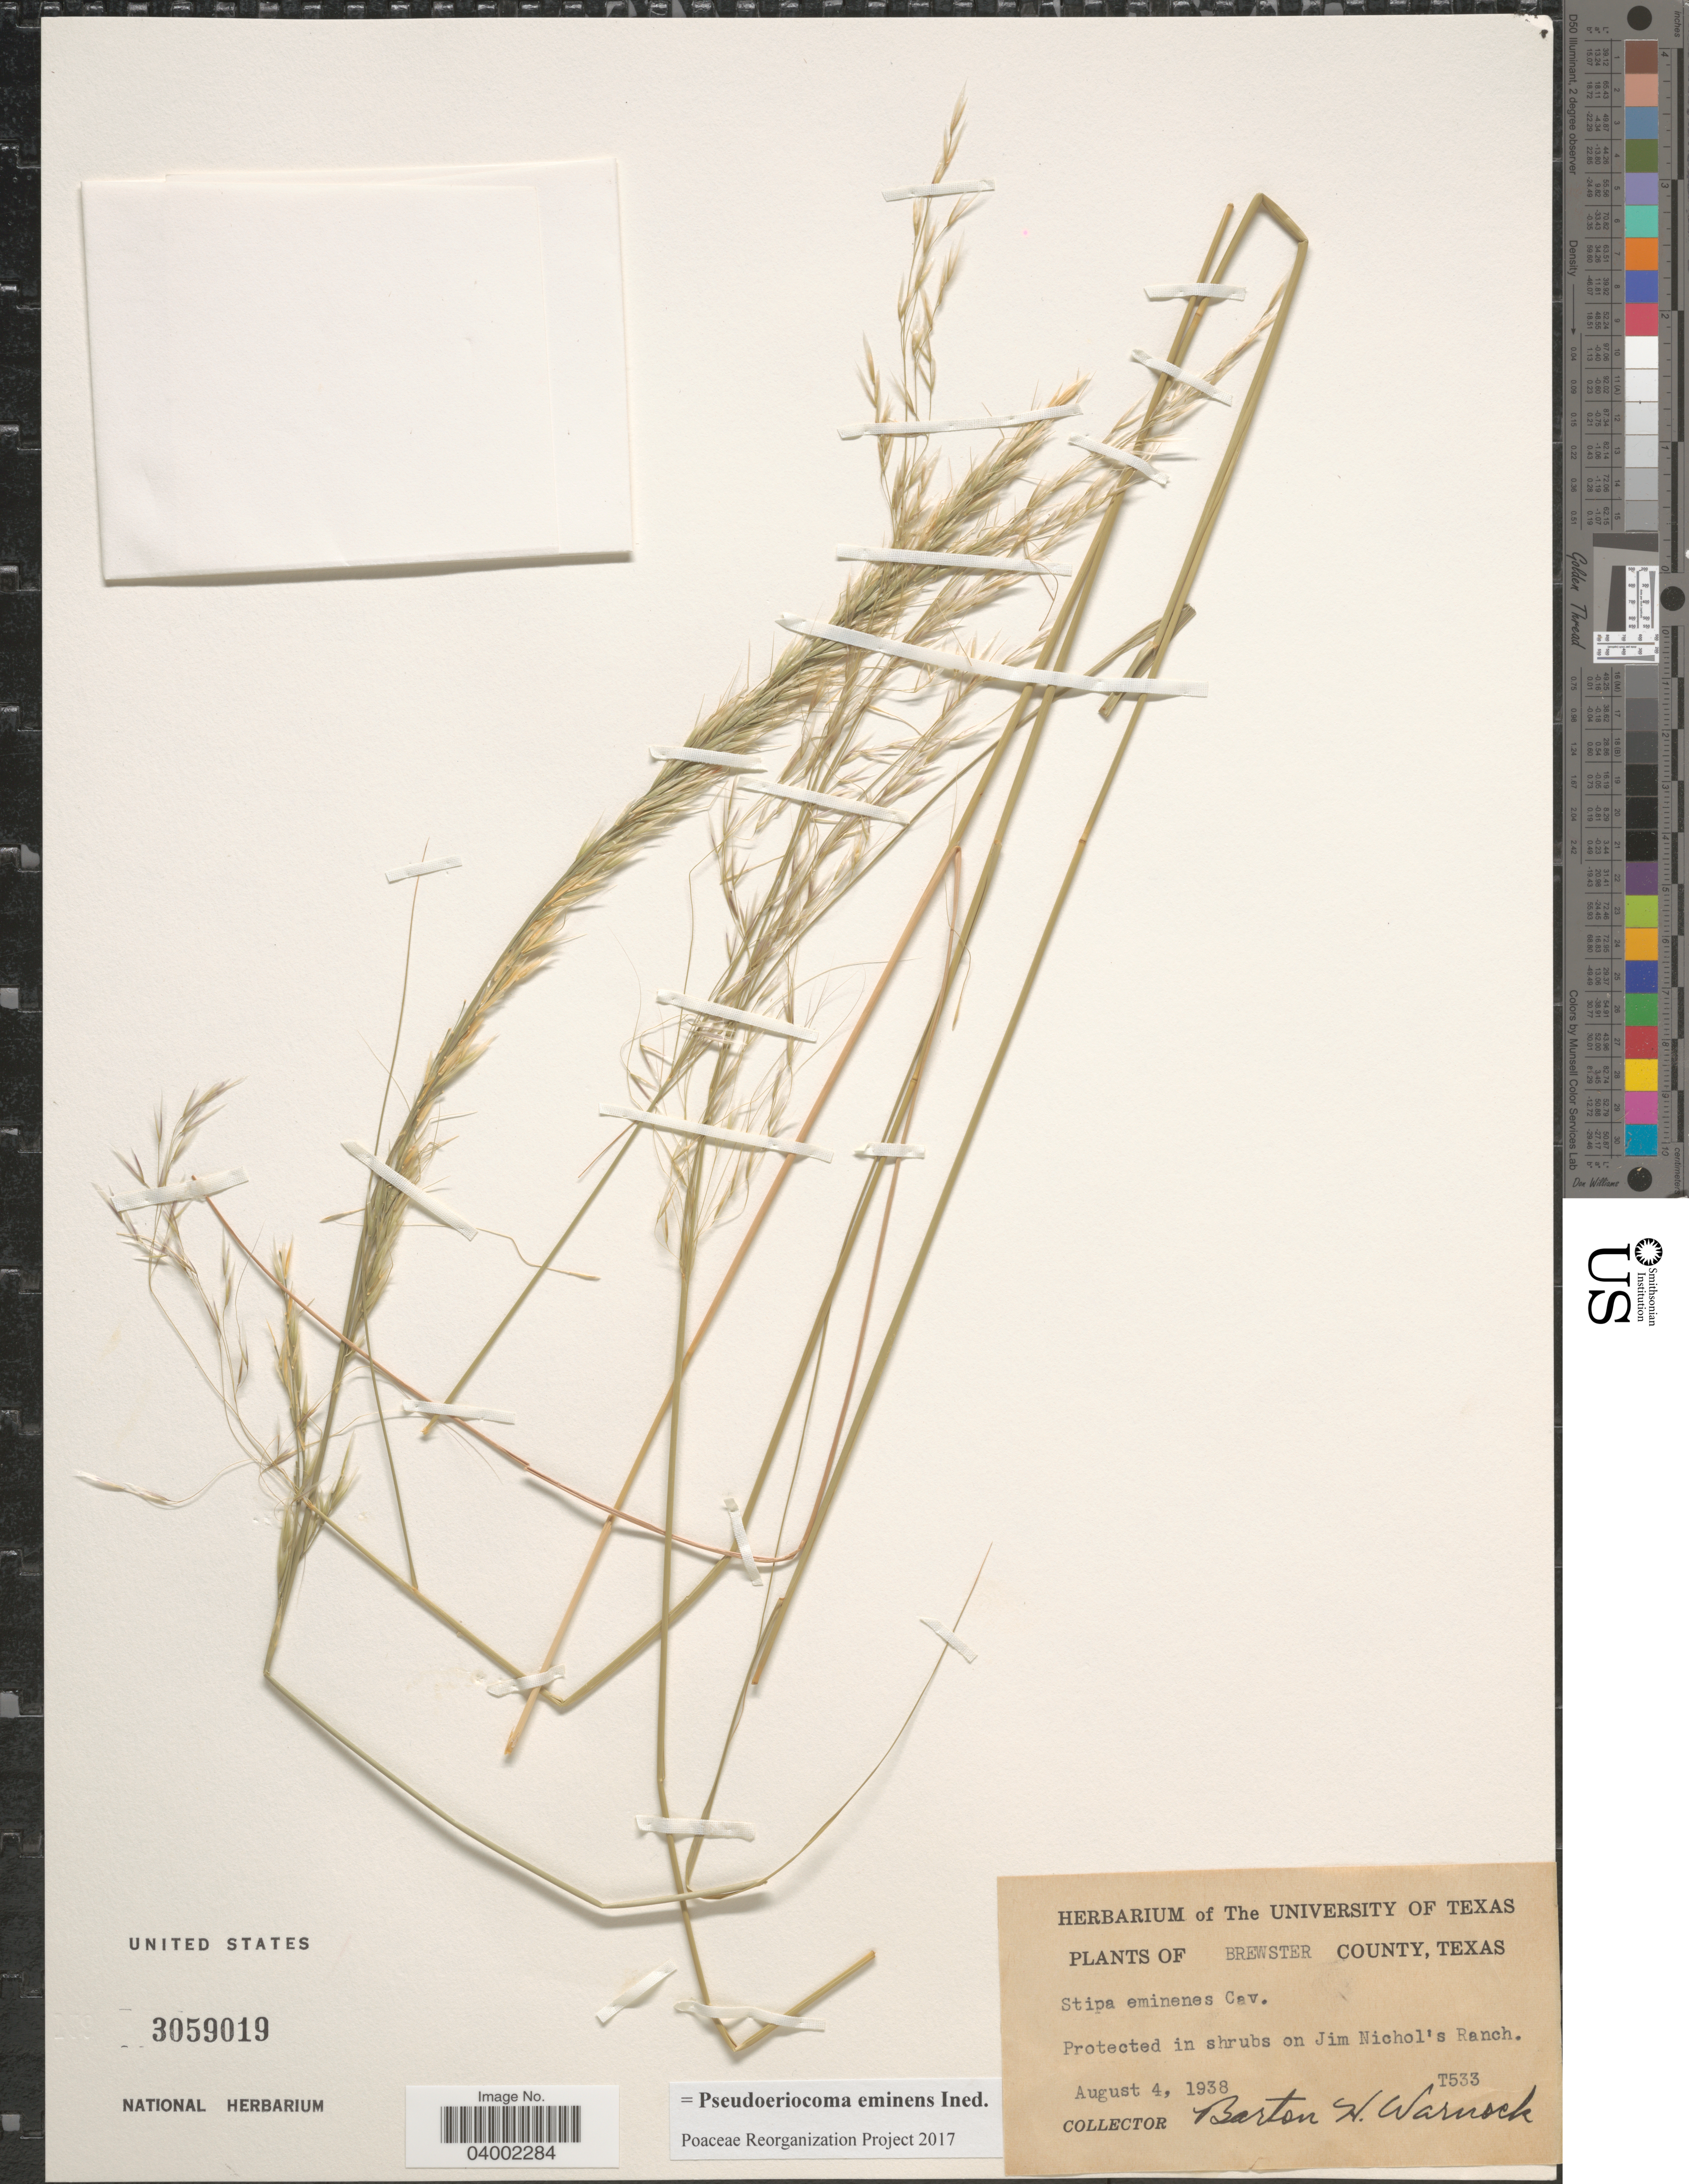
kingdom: Plantae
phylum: Tracheophyta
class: Liliopsida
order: Poales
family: Poaceae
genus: Pseudoeriocoma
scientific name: Pseudoeriocoma eminens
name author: (Cav.) Romasch.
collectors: B. H. Warnock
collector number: T533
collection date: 1938-08-04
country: United States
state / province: Texas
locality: Brewster County. Protected in shrubs on Jim Nichol's Ranch.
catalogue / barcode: US 3059019